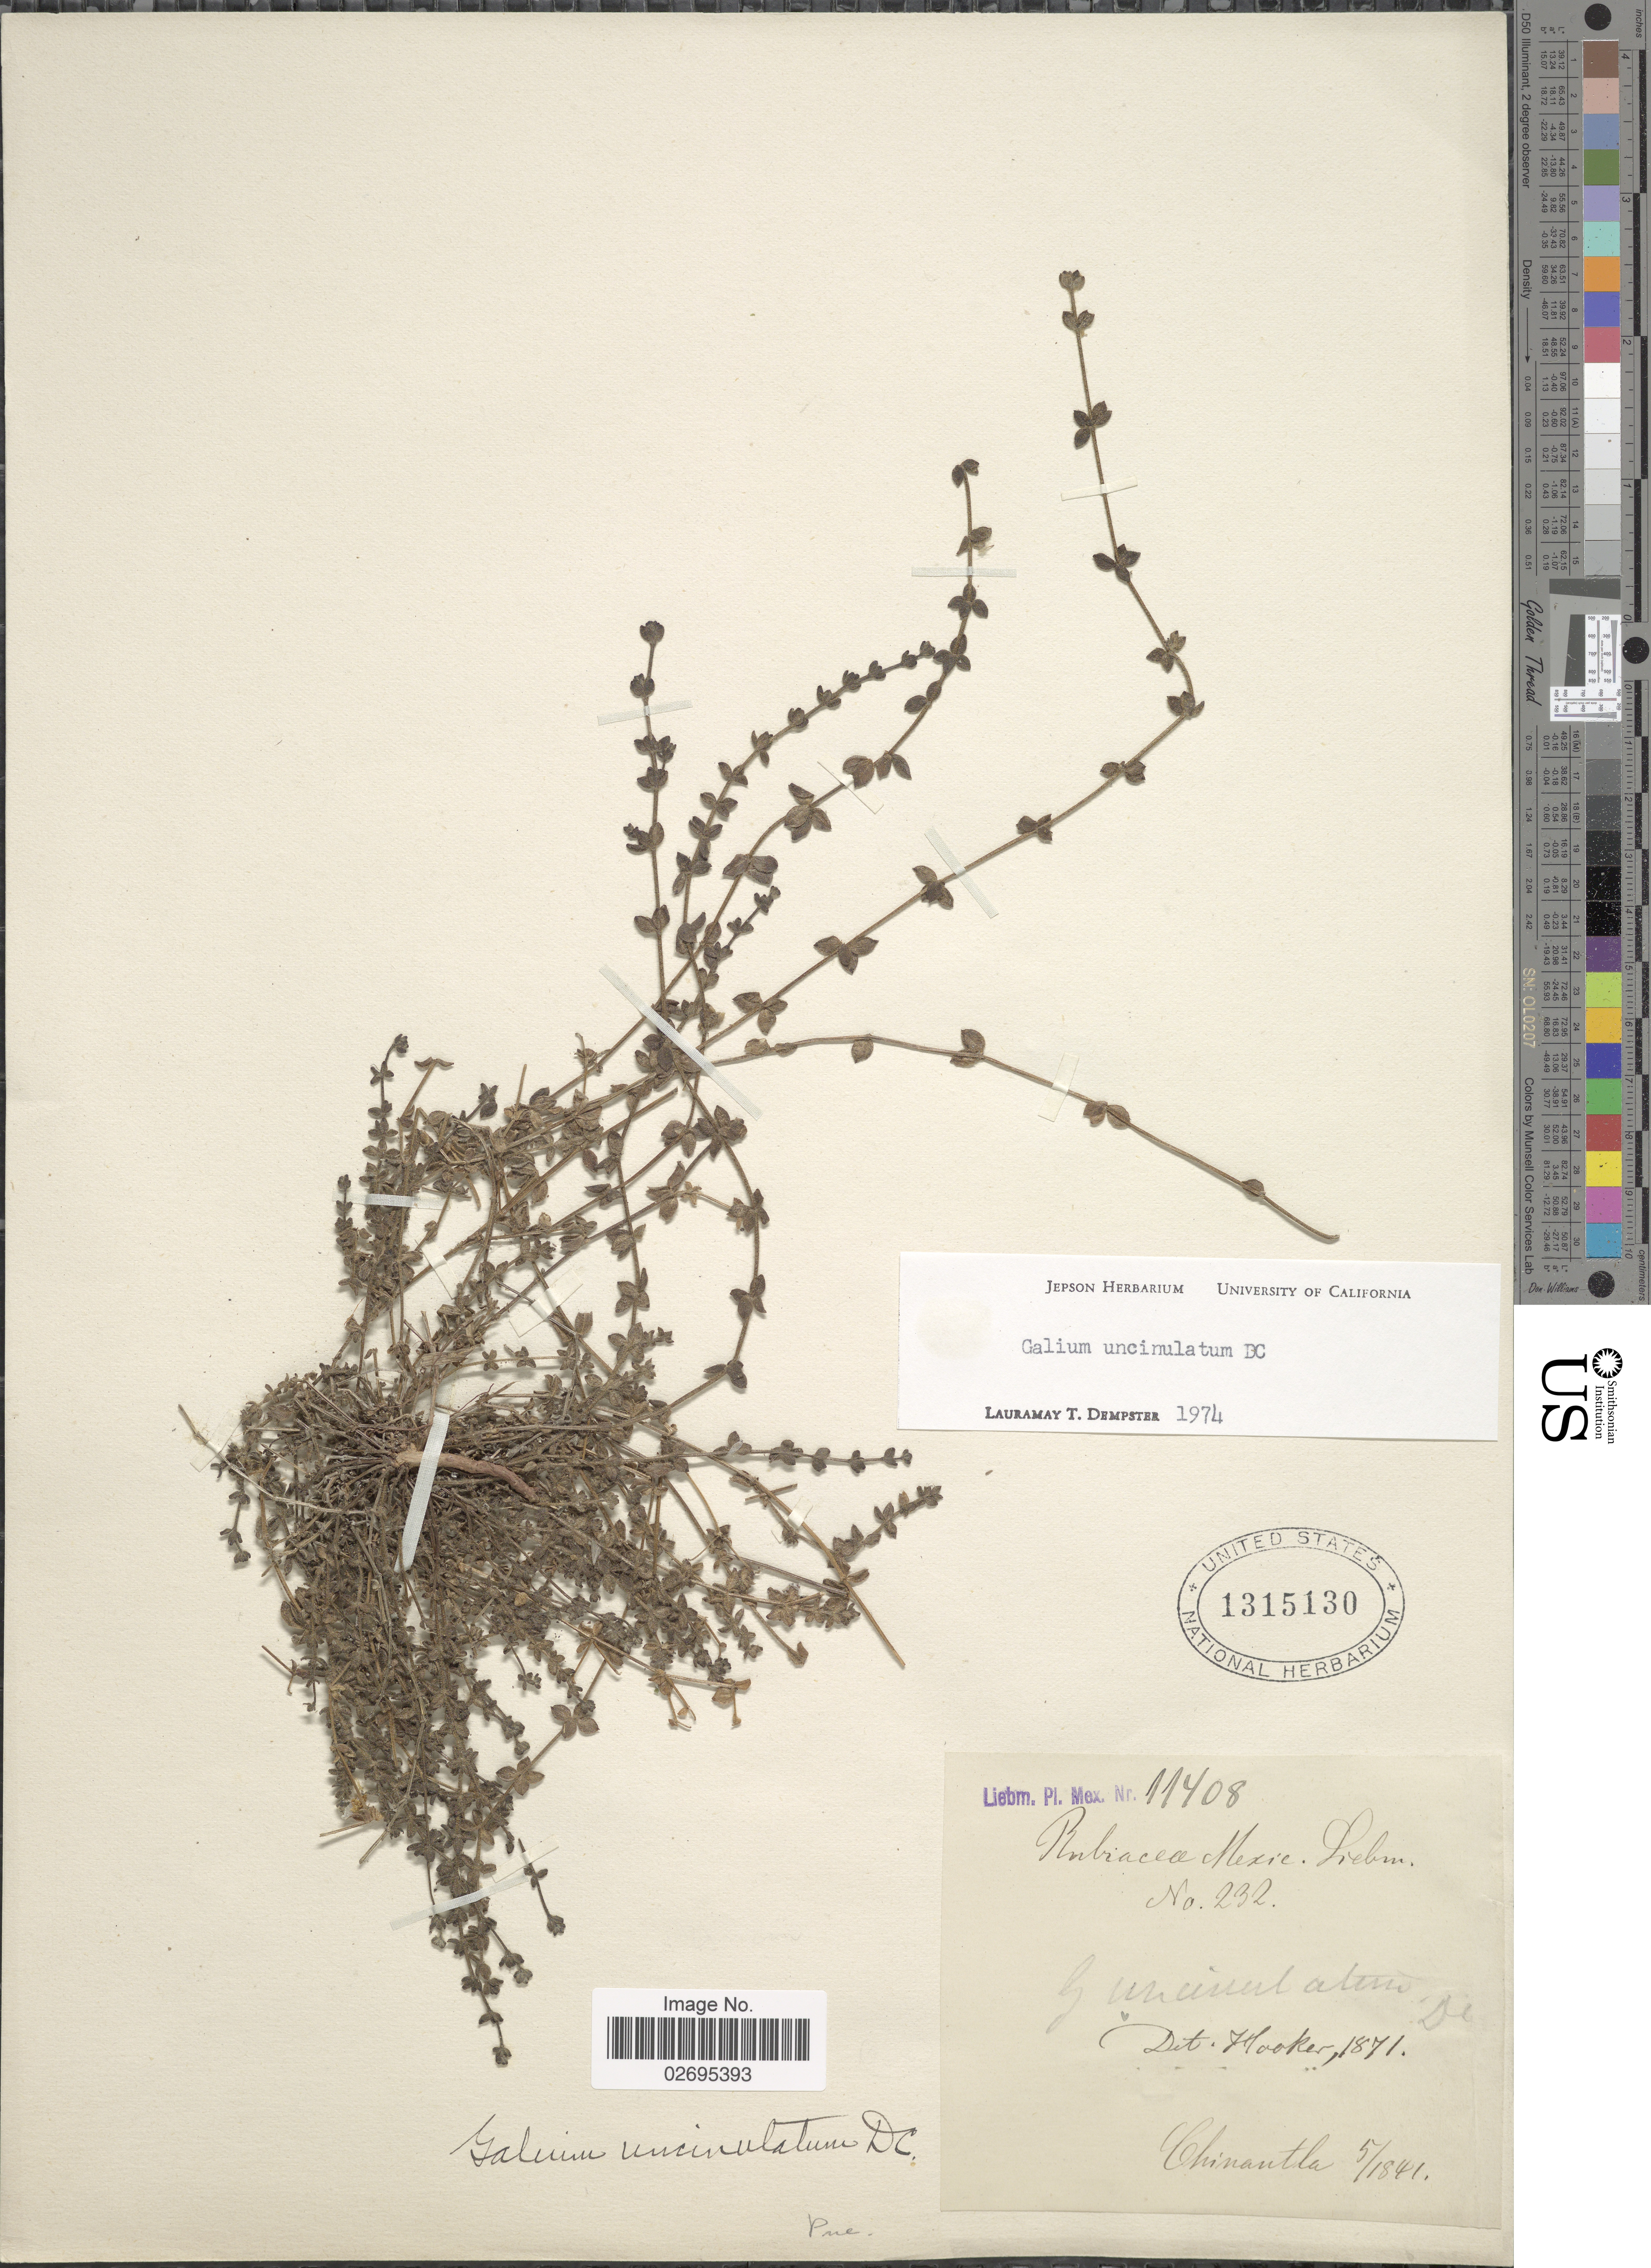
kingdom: Plantae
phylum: Tracheophyta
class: Magnoliopsida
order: Gentianales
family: Rubiaceae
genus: Galium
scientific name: Galium uncinulatum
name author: DC.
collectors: Liebmann, --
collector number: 11408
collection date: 1841-05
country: Mexico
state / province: Puebla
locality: Chinantla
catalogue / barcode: US 1315130